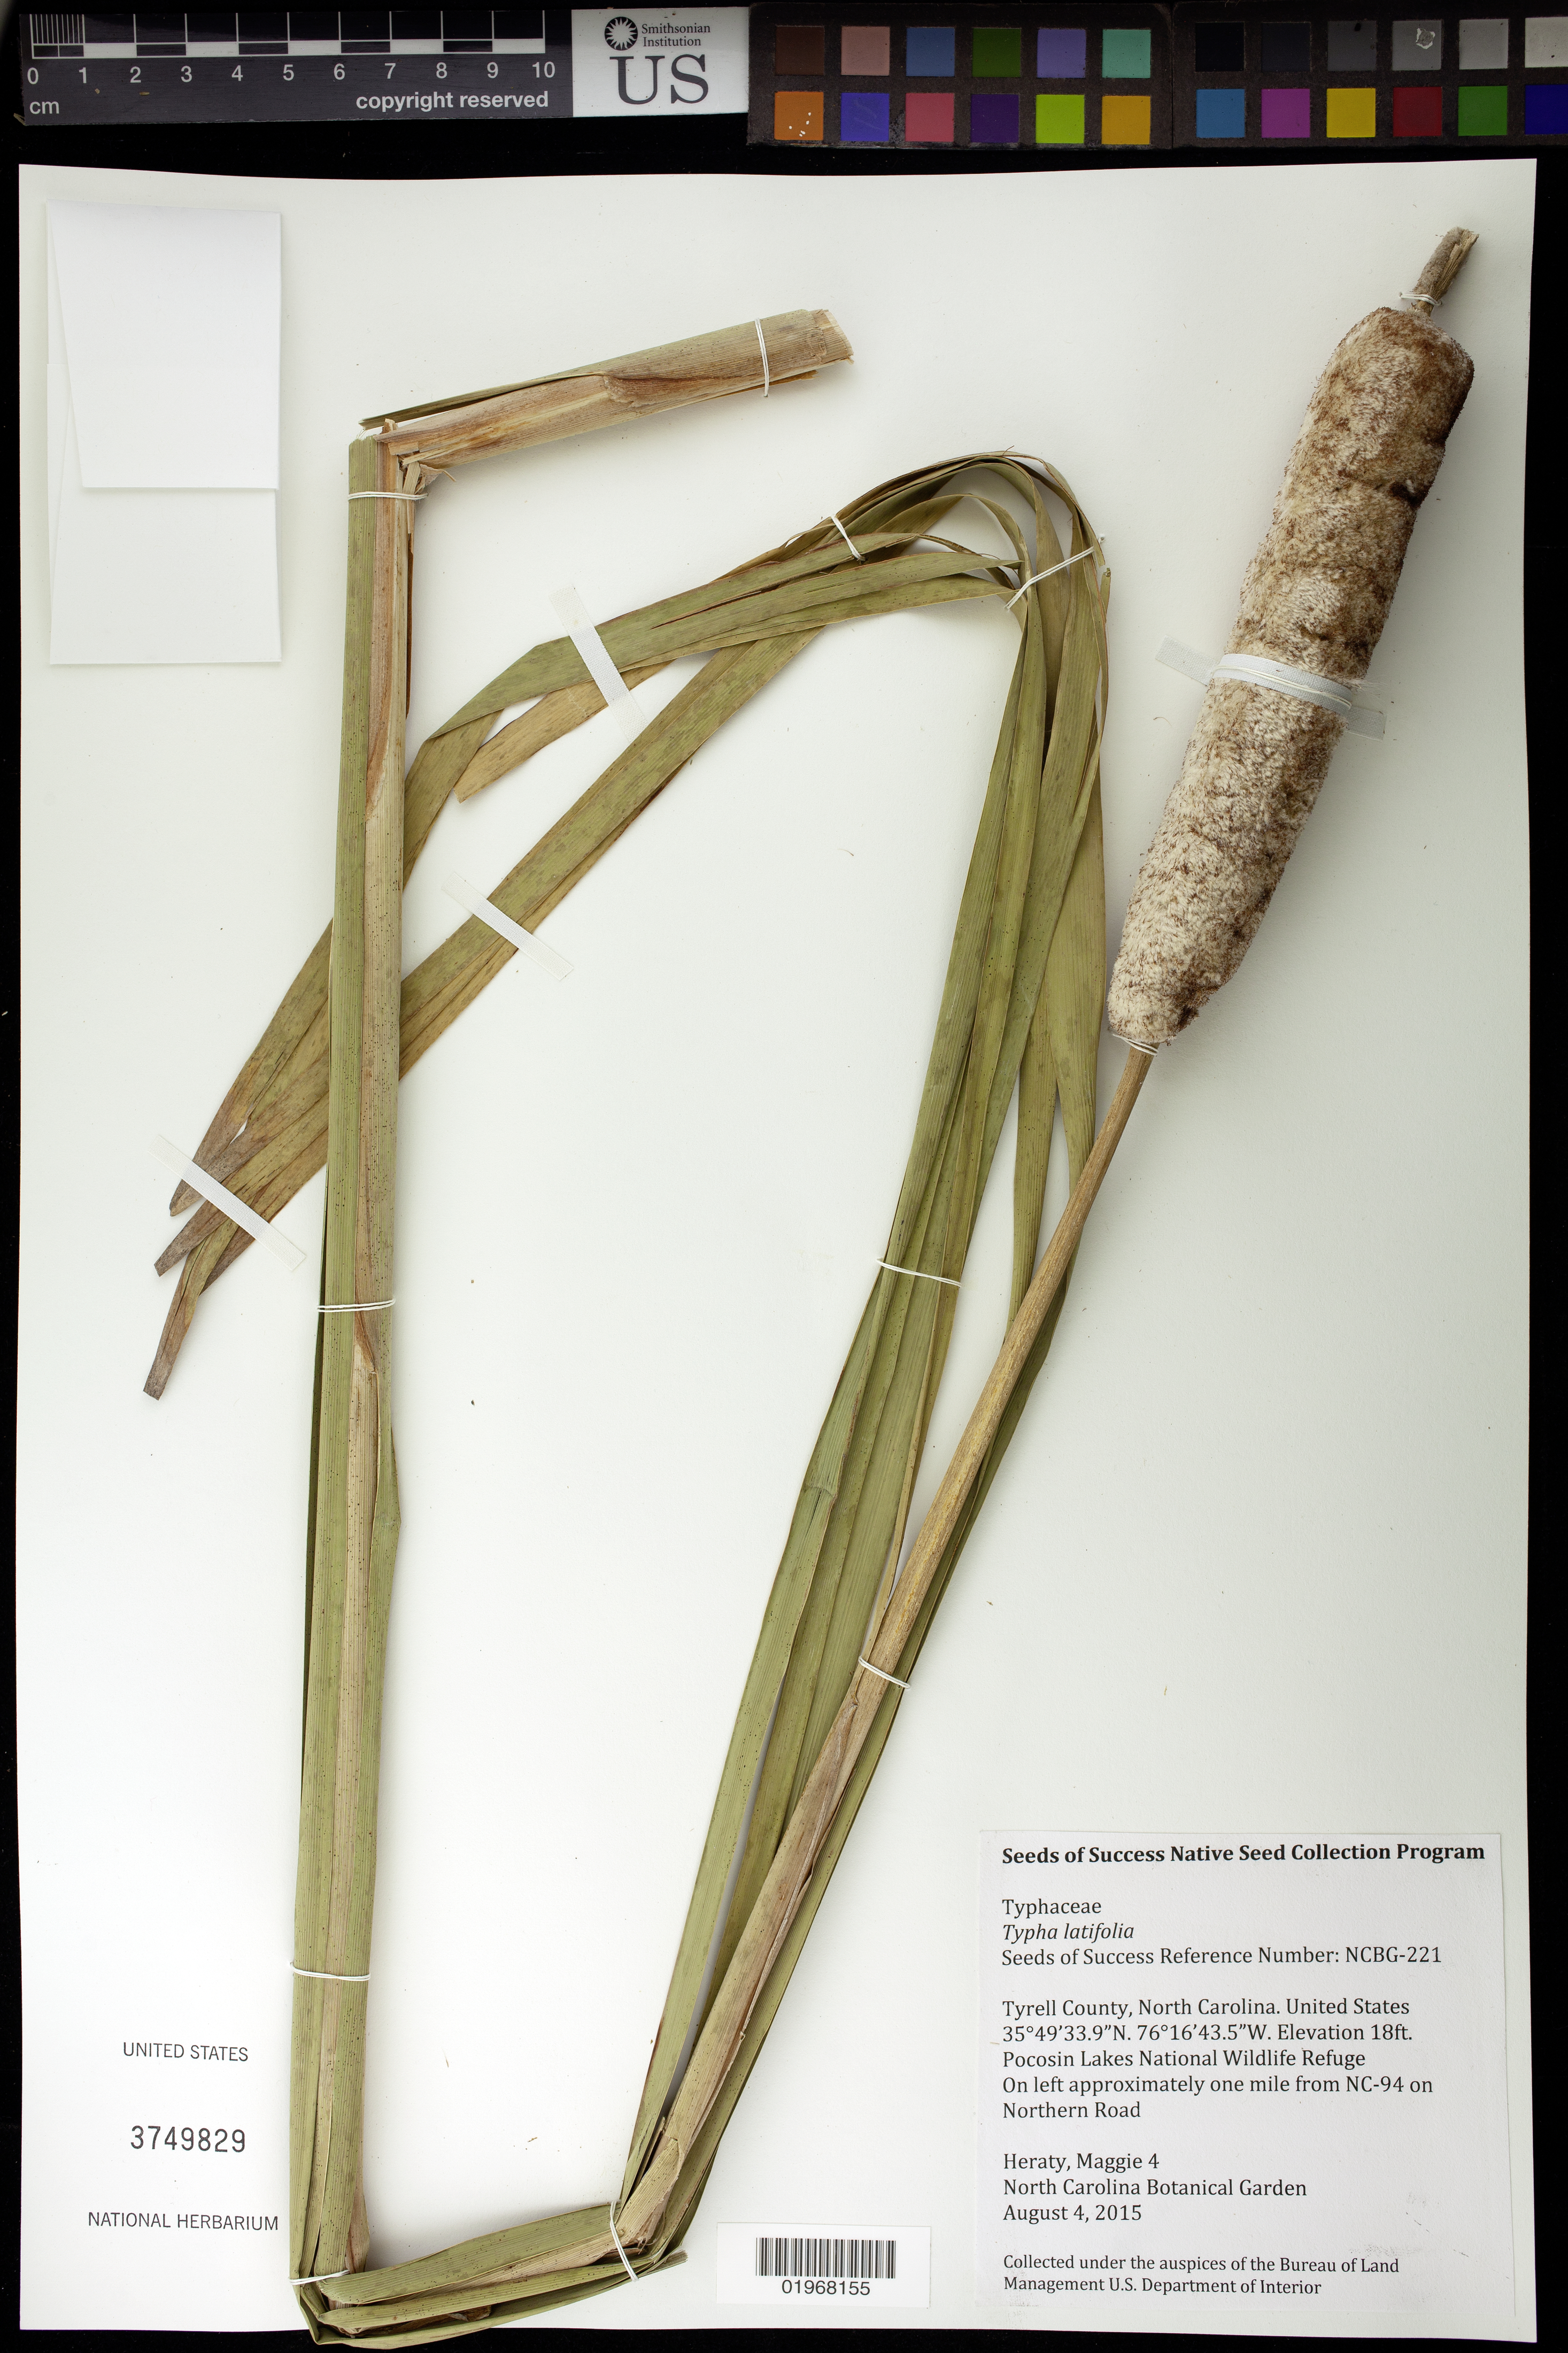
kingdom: Plantae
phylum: Tracheophyta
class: Liliopsida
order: Poales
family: Typhaceae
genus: Typha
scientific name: Typha latifolia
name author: L.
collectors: M. Heraty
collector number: NCBG-221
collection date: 2015-08-04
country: United States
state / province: North Carolina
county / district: Tyrrell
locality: Pocosin Lakes National Wildlife Refuge, Along roadside on Northern Road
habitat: Edge of swamp forest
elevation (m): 5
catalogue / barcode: US 3749829